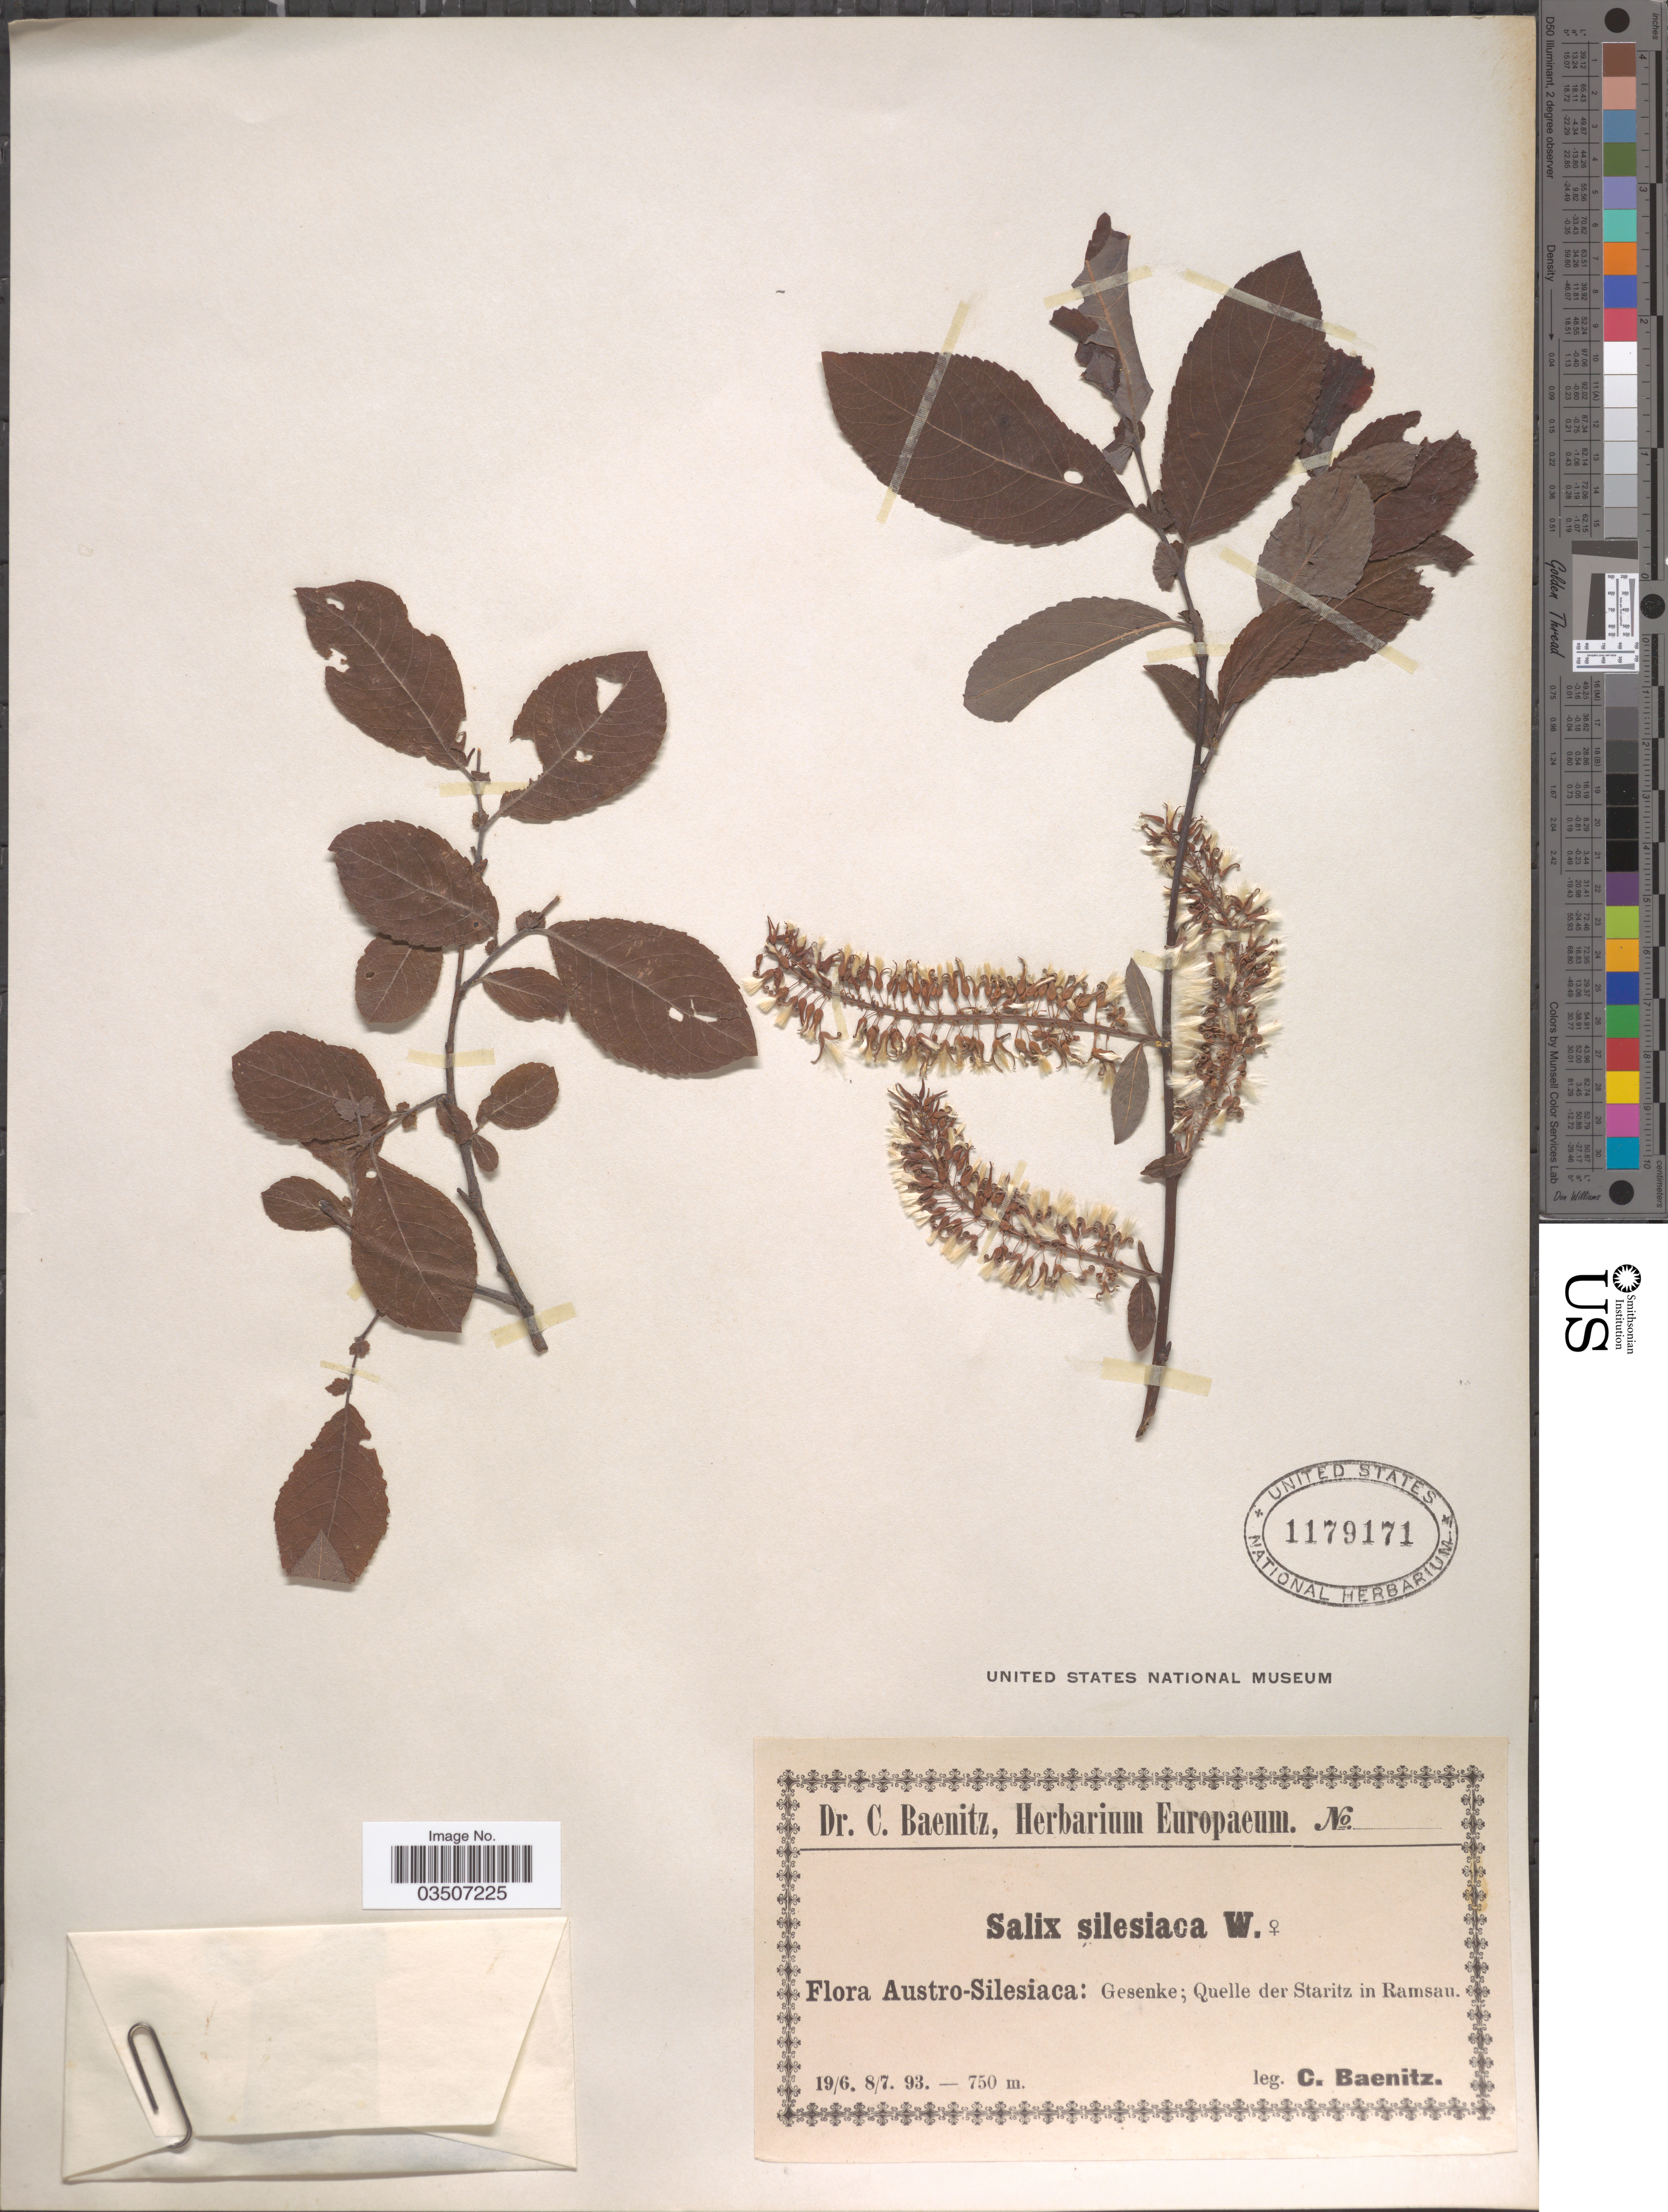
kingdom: Plantae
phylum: Tracheophyta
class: Magnoliopsida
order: Malpighiales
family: Salicaceae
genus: Salix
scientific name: Salix silesiaca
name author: Willd.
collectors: C. G. Baenitz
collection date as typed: Transcribed d/m/y: 19/6/93 to 8/7/93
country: Austria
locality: Austro-Silesiaca: Gesenke; Quelle der Staritz in Ramsau.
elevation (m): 750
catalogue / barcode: US 1179171